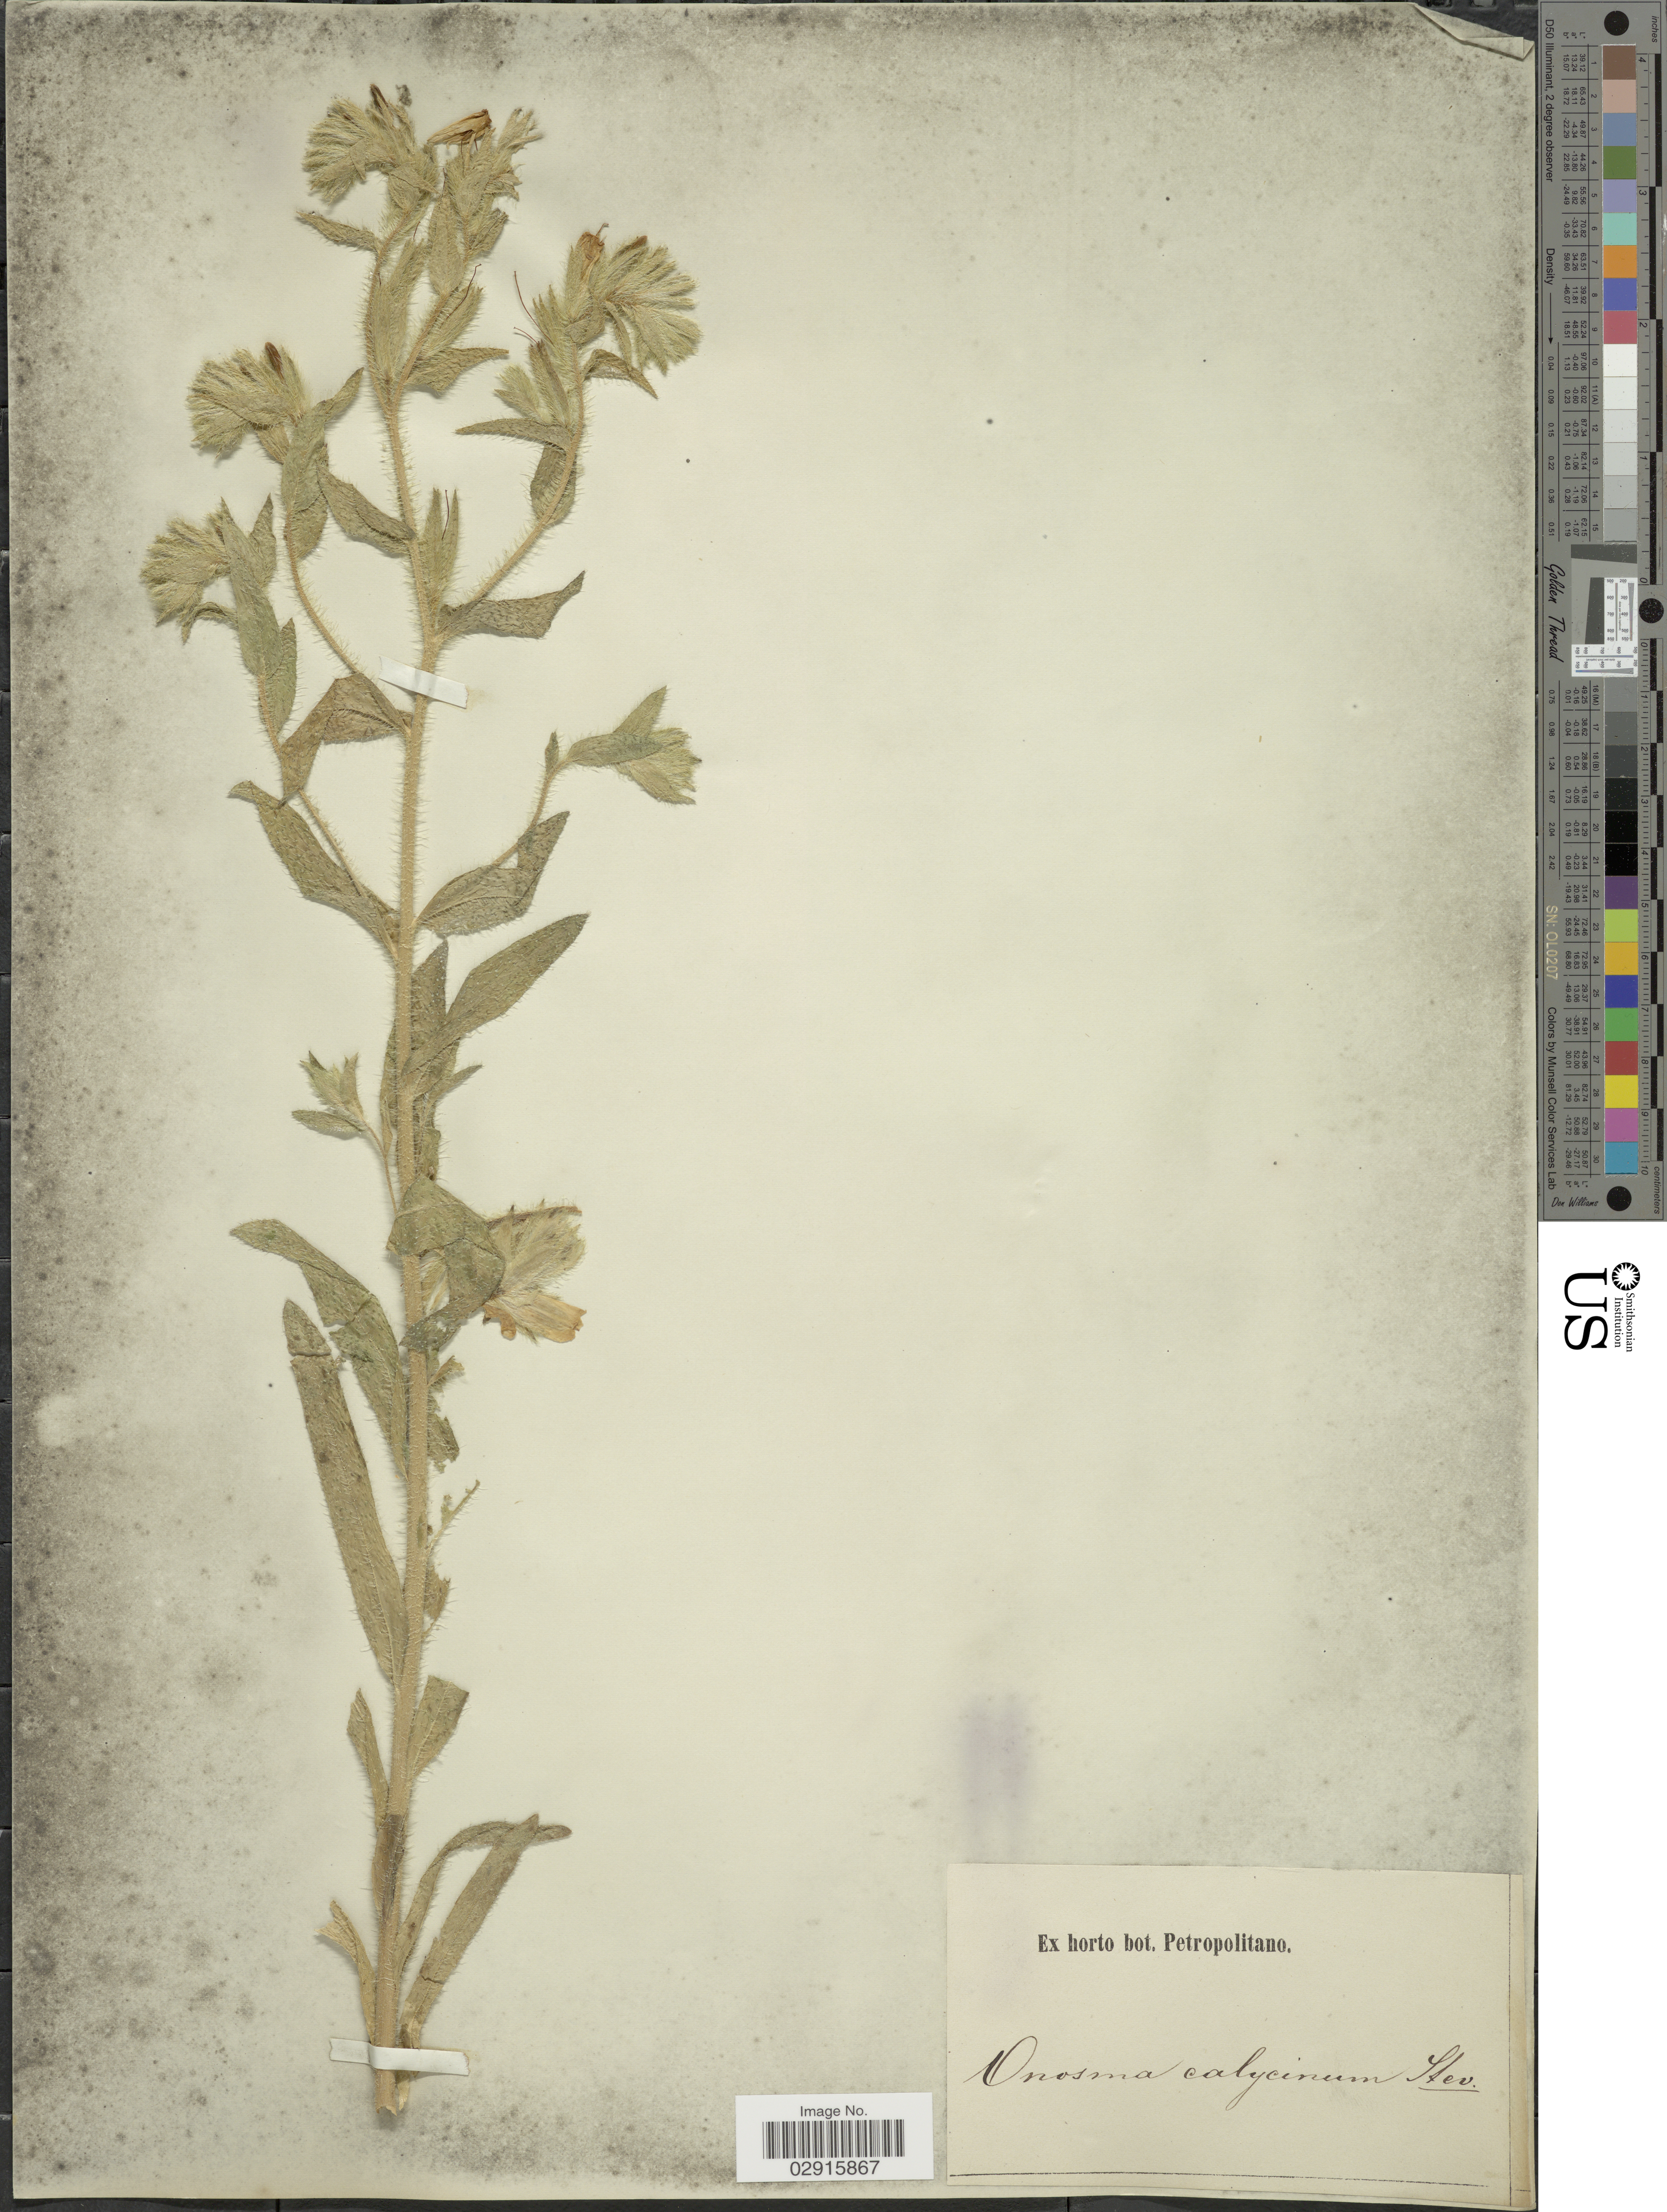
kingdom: Plantae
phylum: Tracheophyta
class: Magnoliopsida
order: Boraginales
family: Boraginaceae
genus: Onosma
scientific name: Onosma calycina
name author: Steven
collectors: ex Horto Bot. Petropolitano